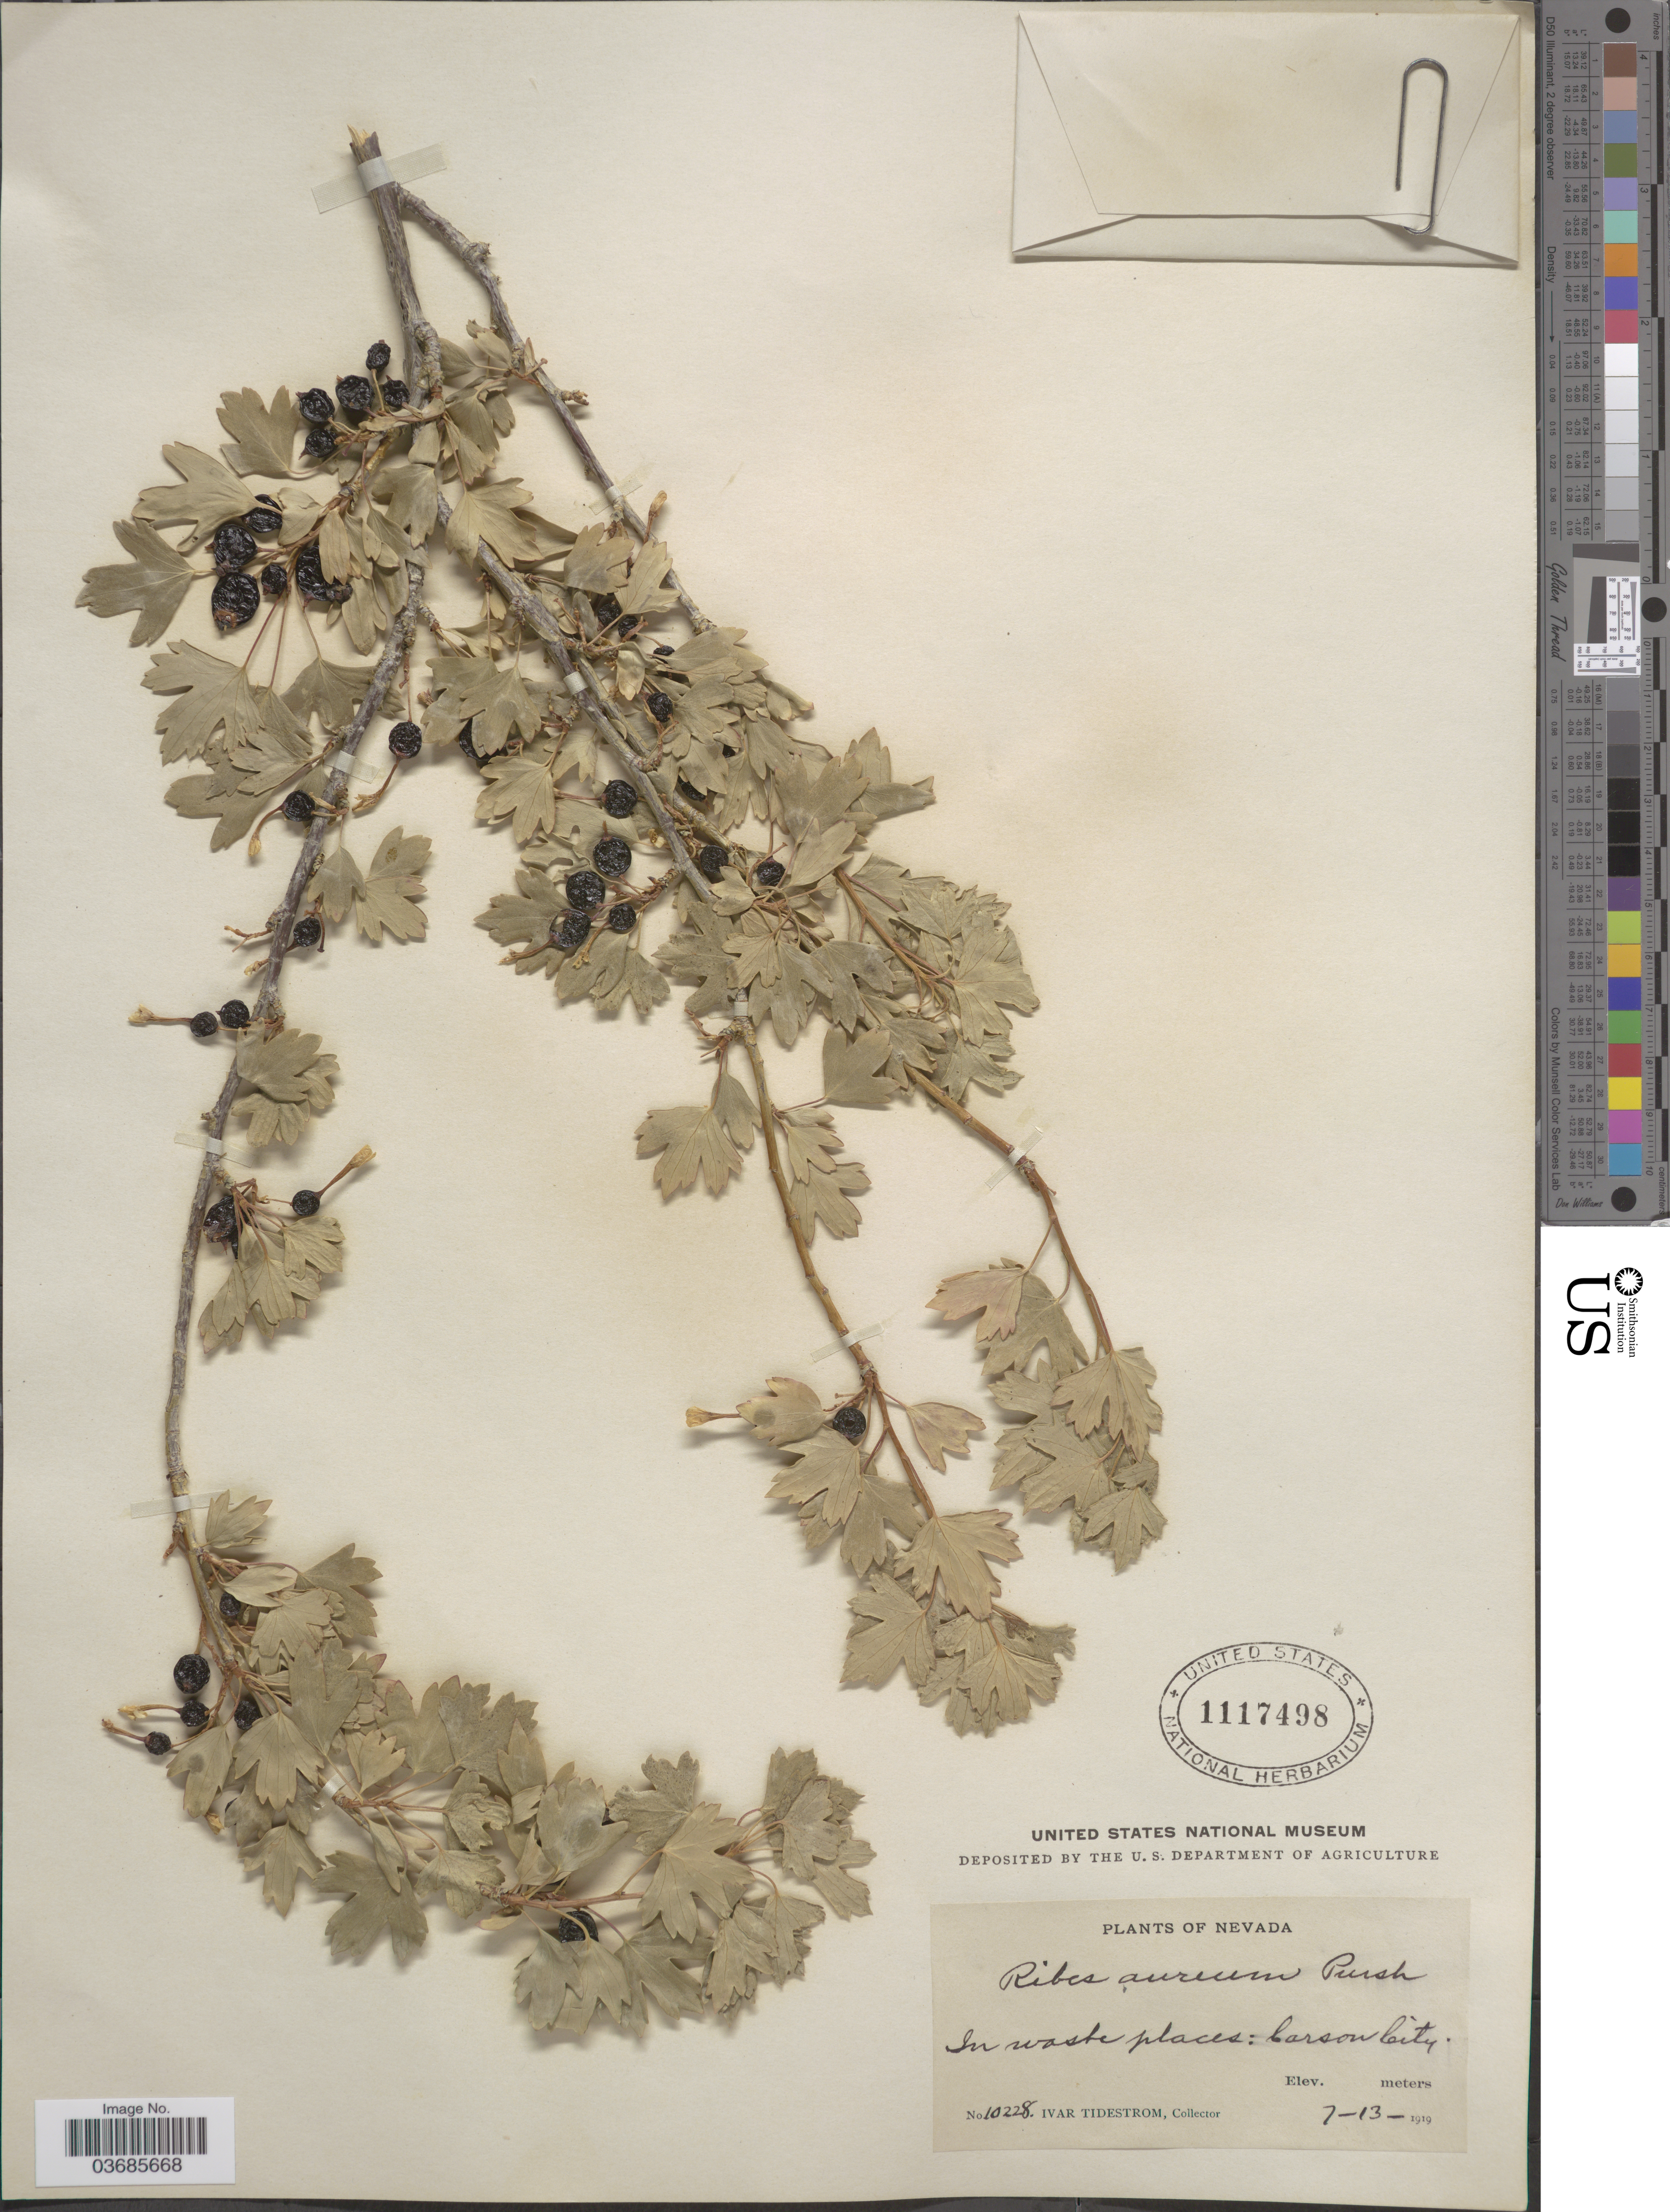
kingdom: Plantae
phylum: Tracheophyta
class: Magnoliopsida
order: Saxifragales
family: Grossulariaceae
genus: Ribes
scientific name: Ribes aureum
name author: Pursh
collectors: I. F. Tidestrom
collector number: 10228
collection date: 1919-07-13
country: United States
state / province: Nevada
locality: Carson City.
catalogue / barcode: US 1117498